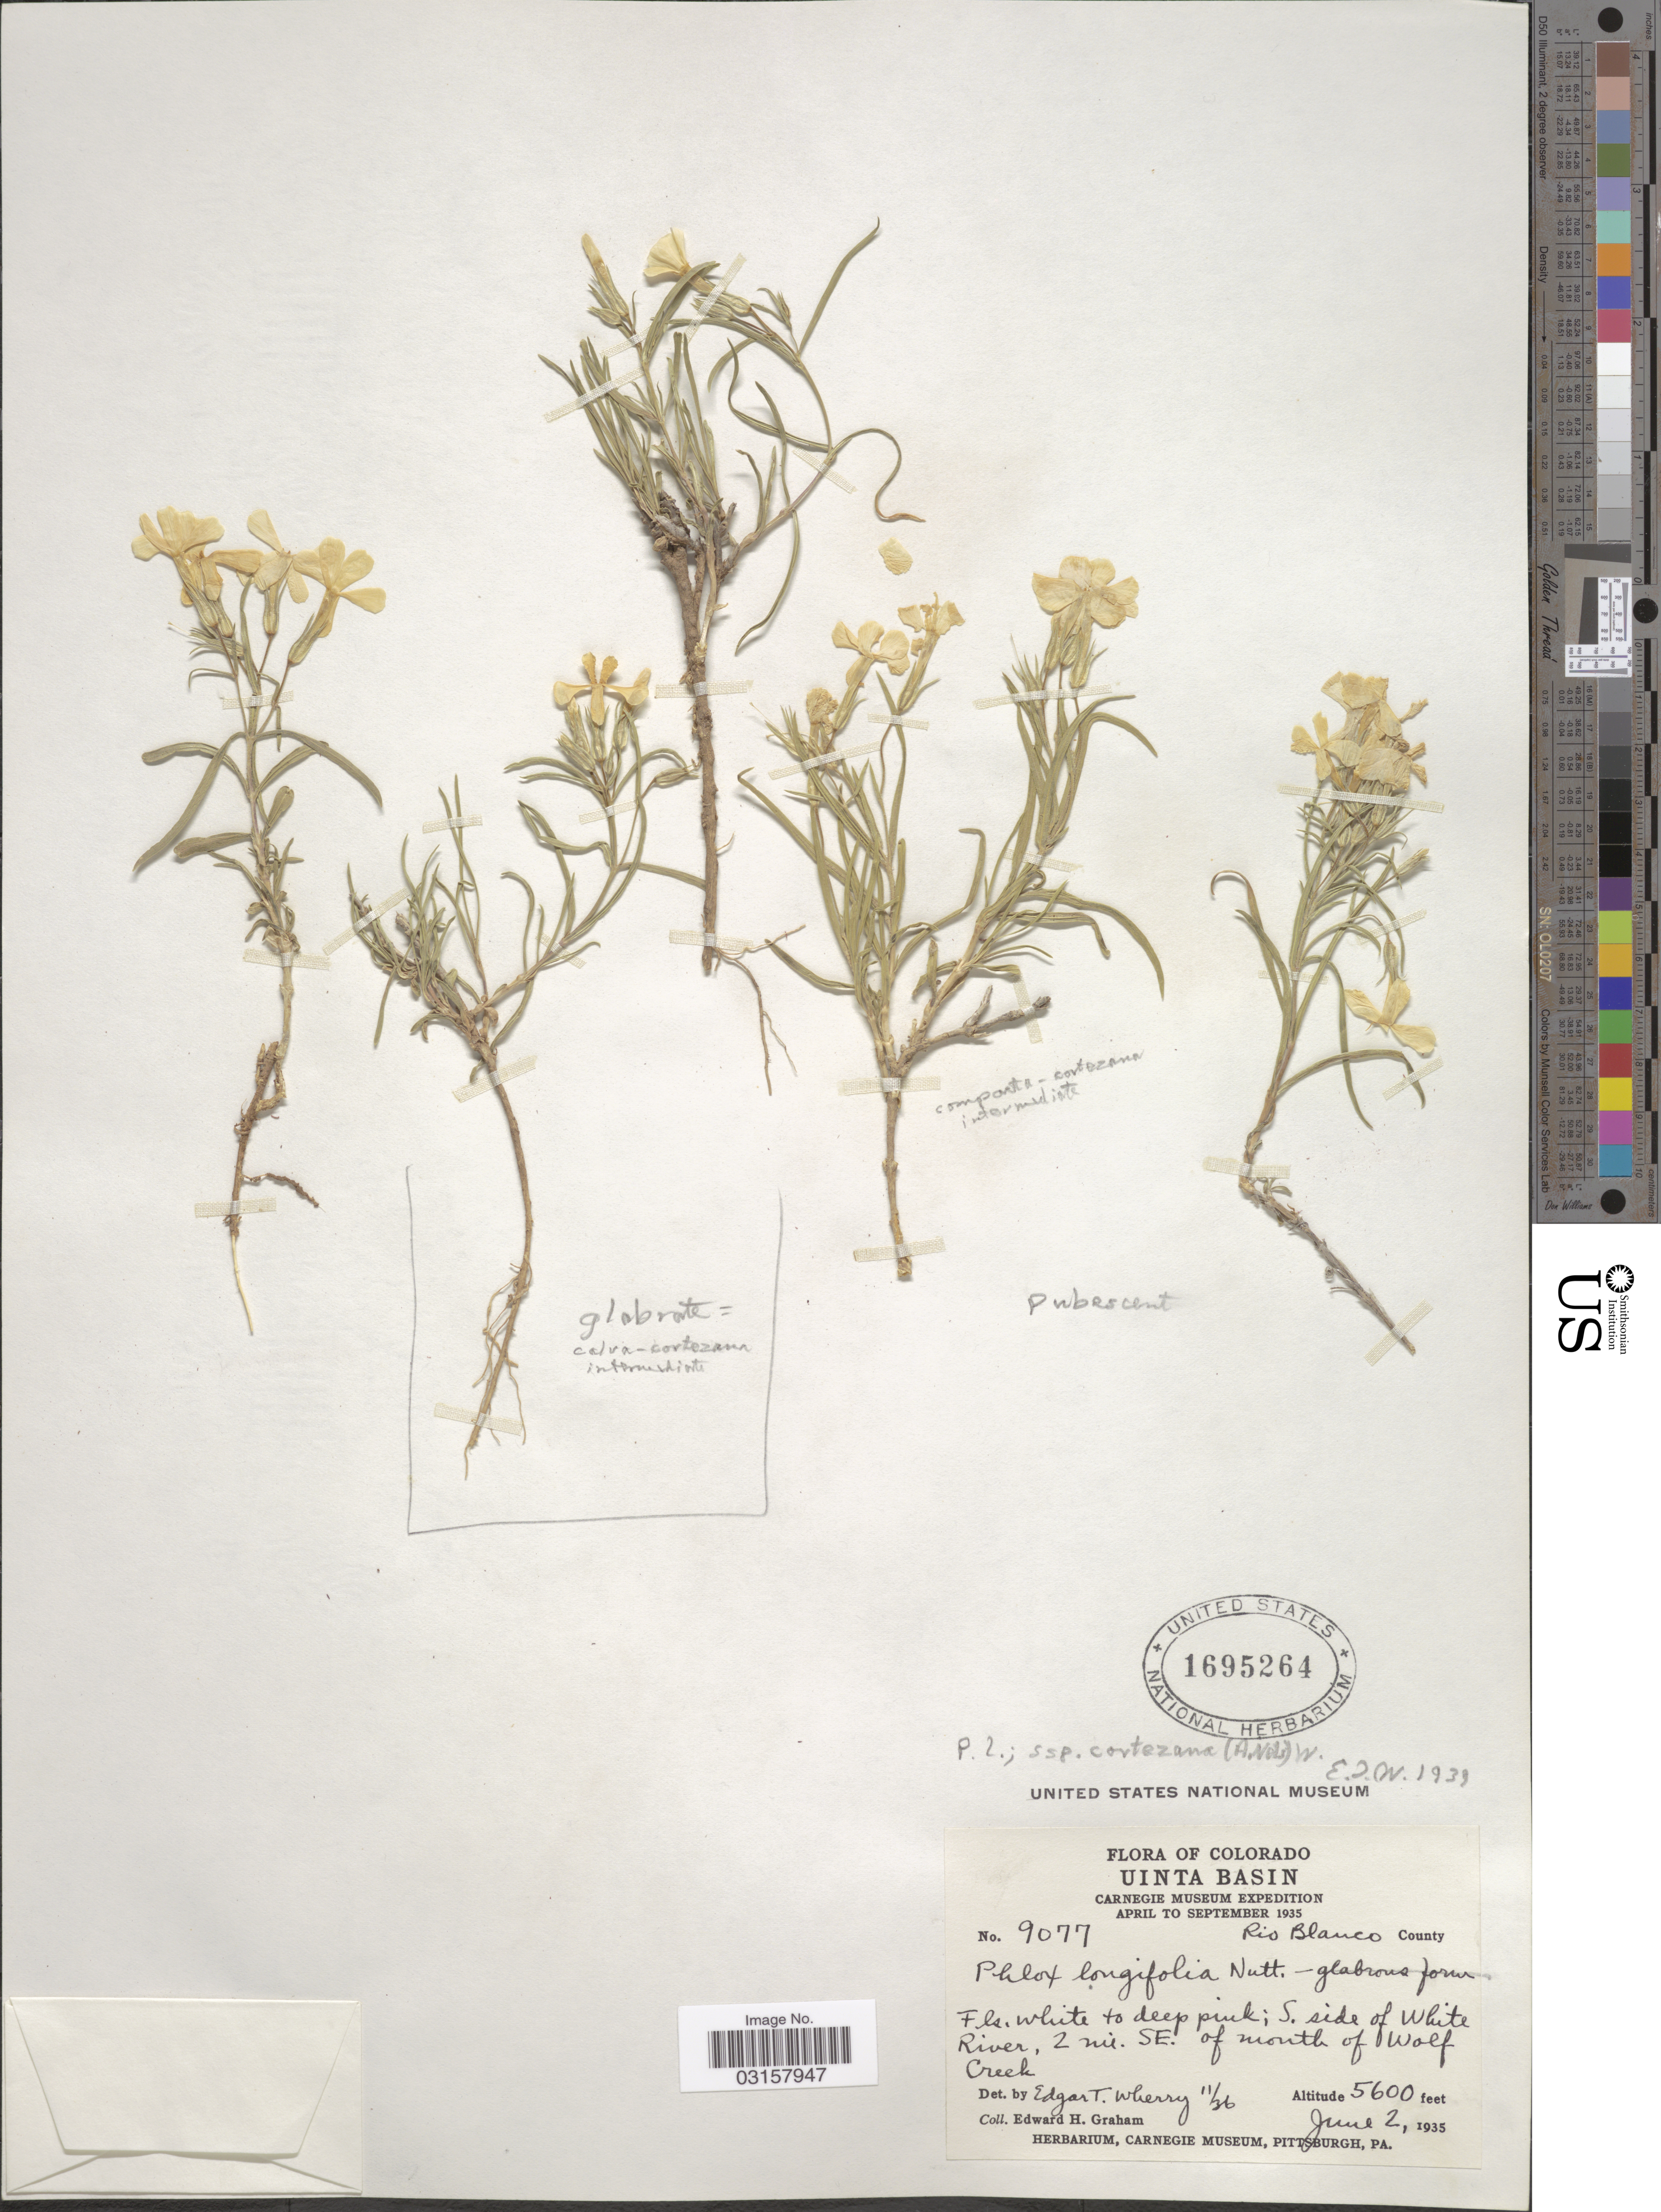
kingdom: Plantae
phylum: Tracheophyta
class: Magnoliopsida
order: Ericales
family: Polemoniaceae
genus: Phlox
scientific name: Phlox longifolia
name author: Nutt.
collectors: E. T. Wherry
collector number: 9077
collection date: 1935-06-02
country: United States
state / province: Colorado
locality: Uinta Basin. Rio Blanco County. S. side of White River, 2 mi. SE. of mouth of Wolf Creek.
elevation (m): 1707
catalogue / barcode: US 1695264